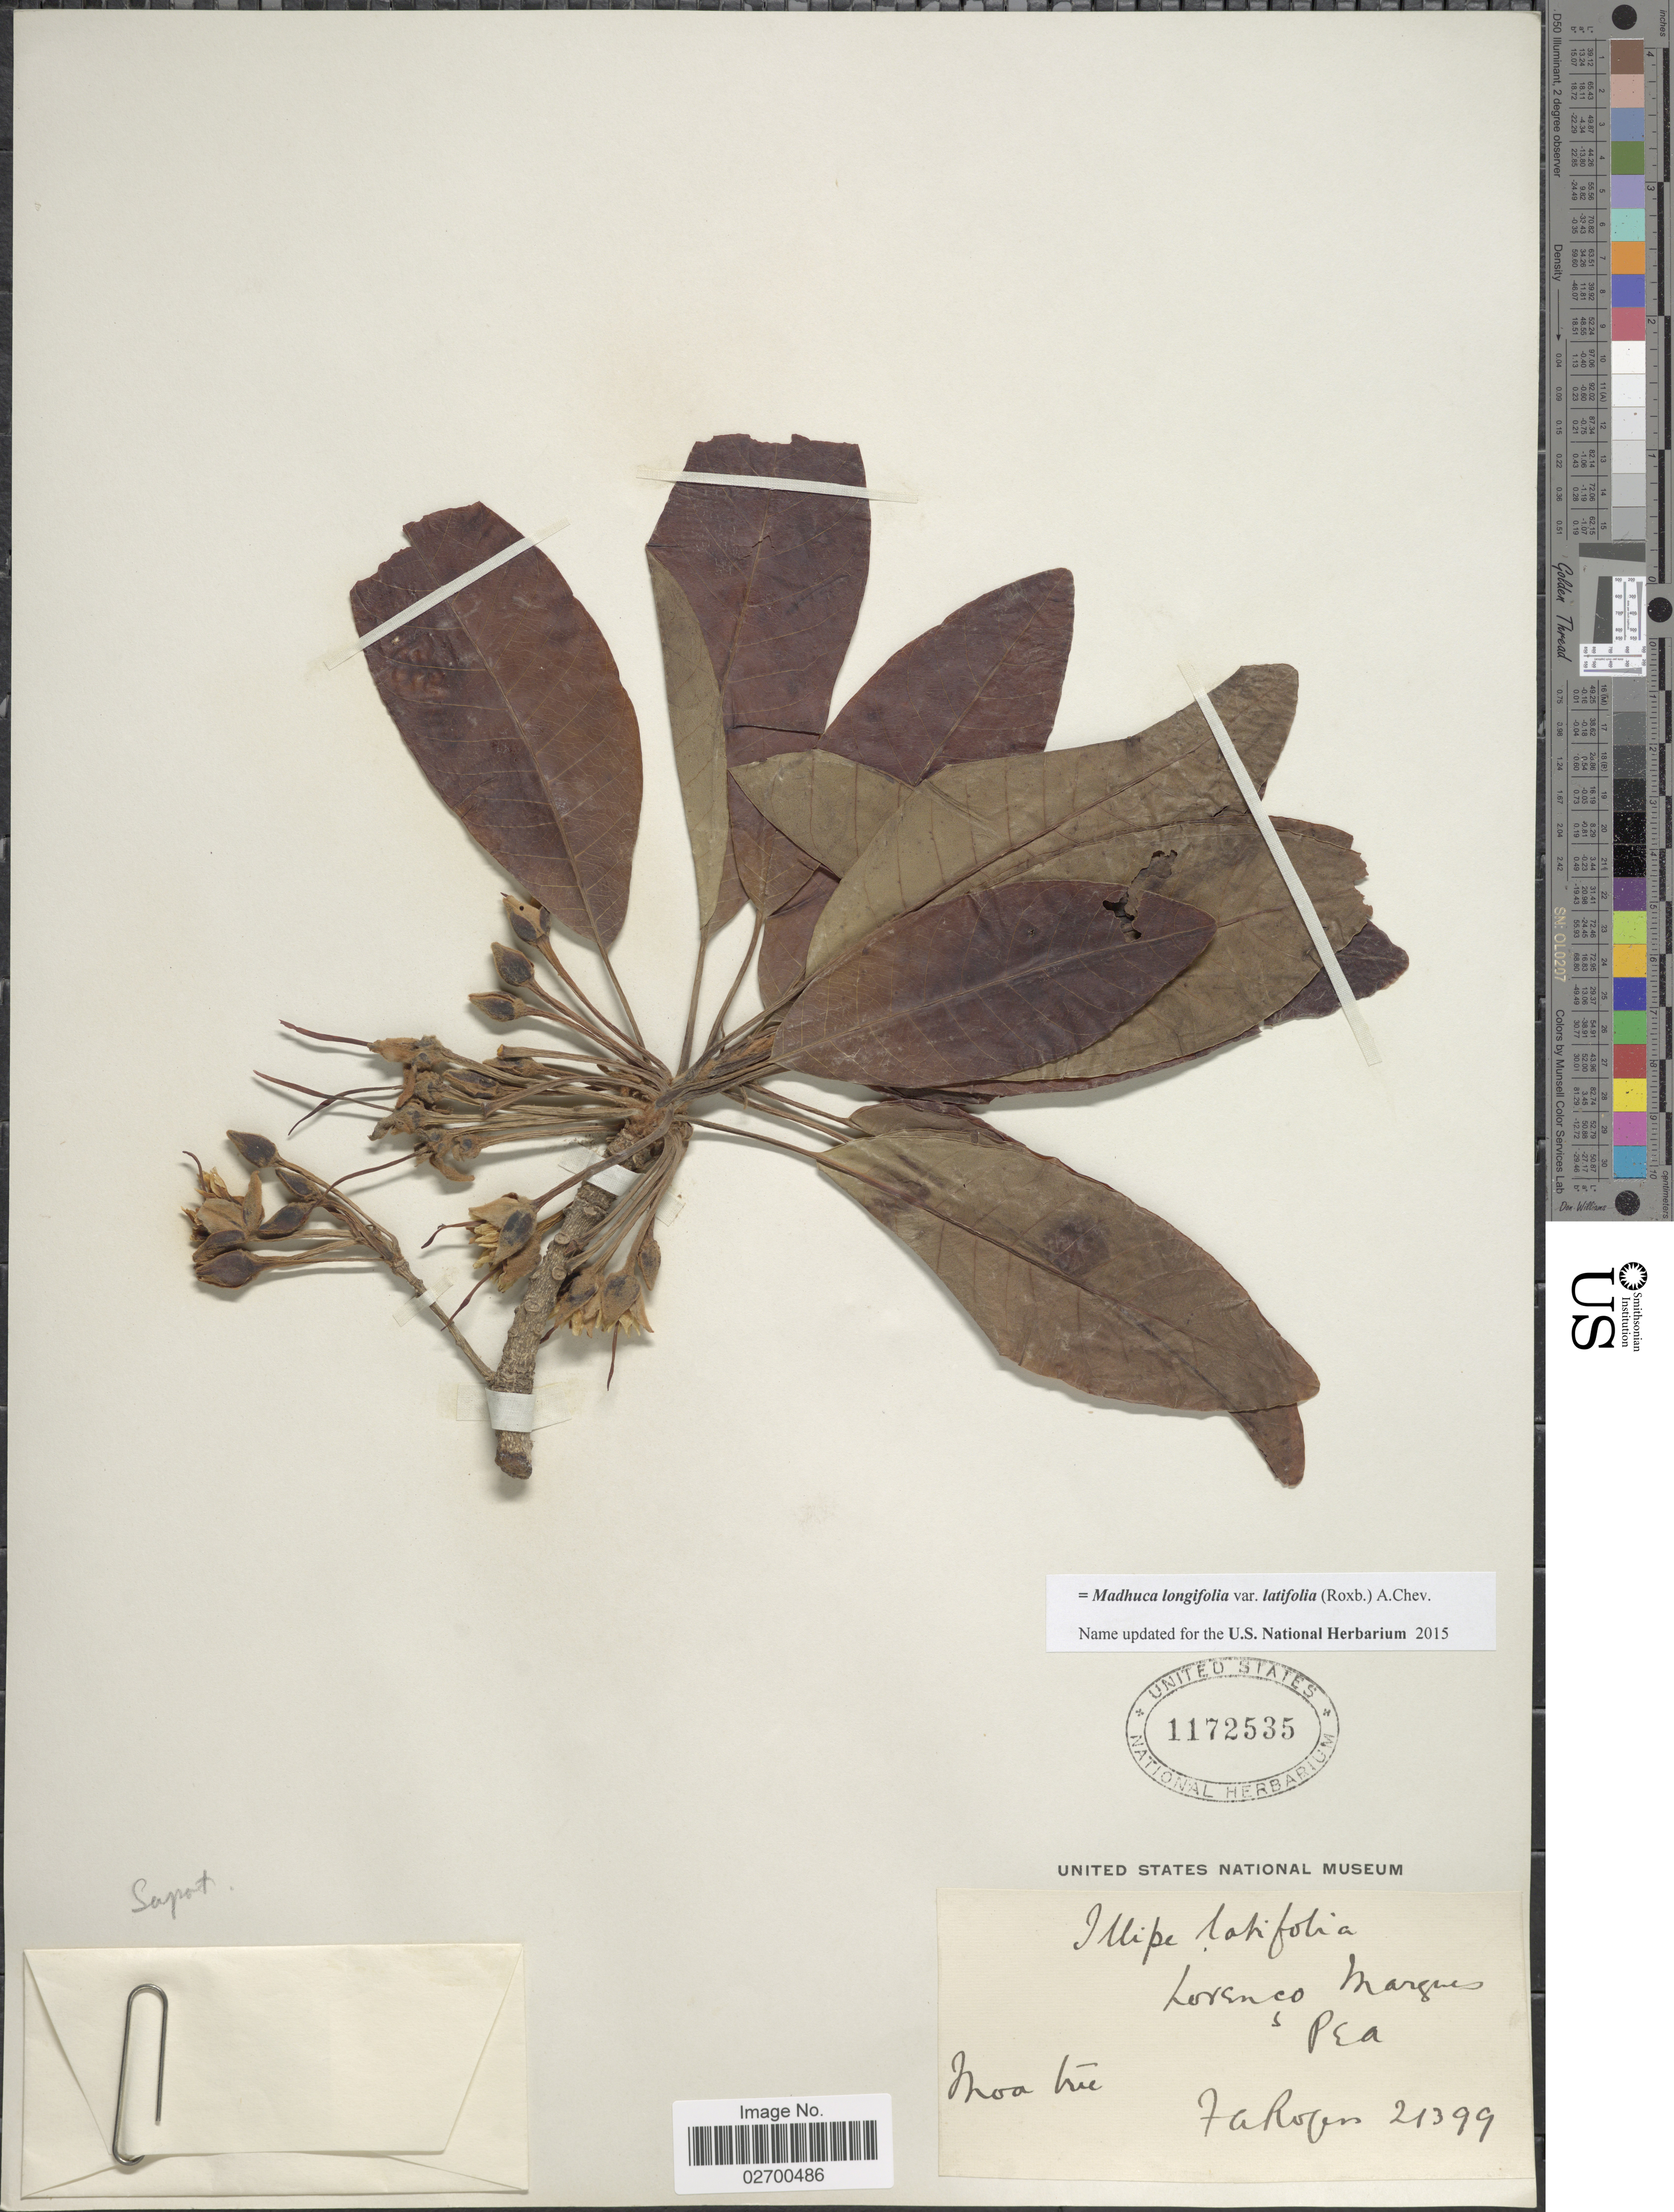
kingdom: Plantae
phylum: Tracheophyta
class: Magnoliopsida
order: Ericales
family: Sapotaceae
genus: Madhuca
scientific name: Madhuca latifolia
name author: (Roxb.) J.F. Macbr.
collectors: F. A. Rogers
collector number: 21399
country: Mozambique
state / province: Maputo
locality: Lorenco Marques, PEA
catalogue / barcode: US 1172535